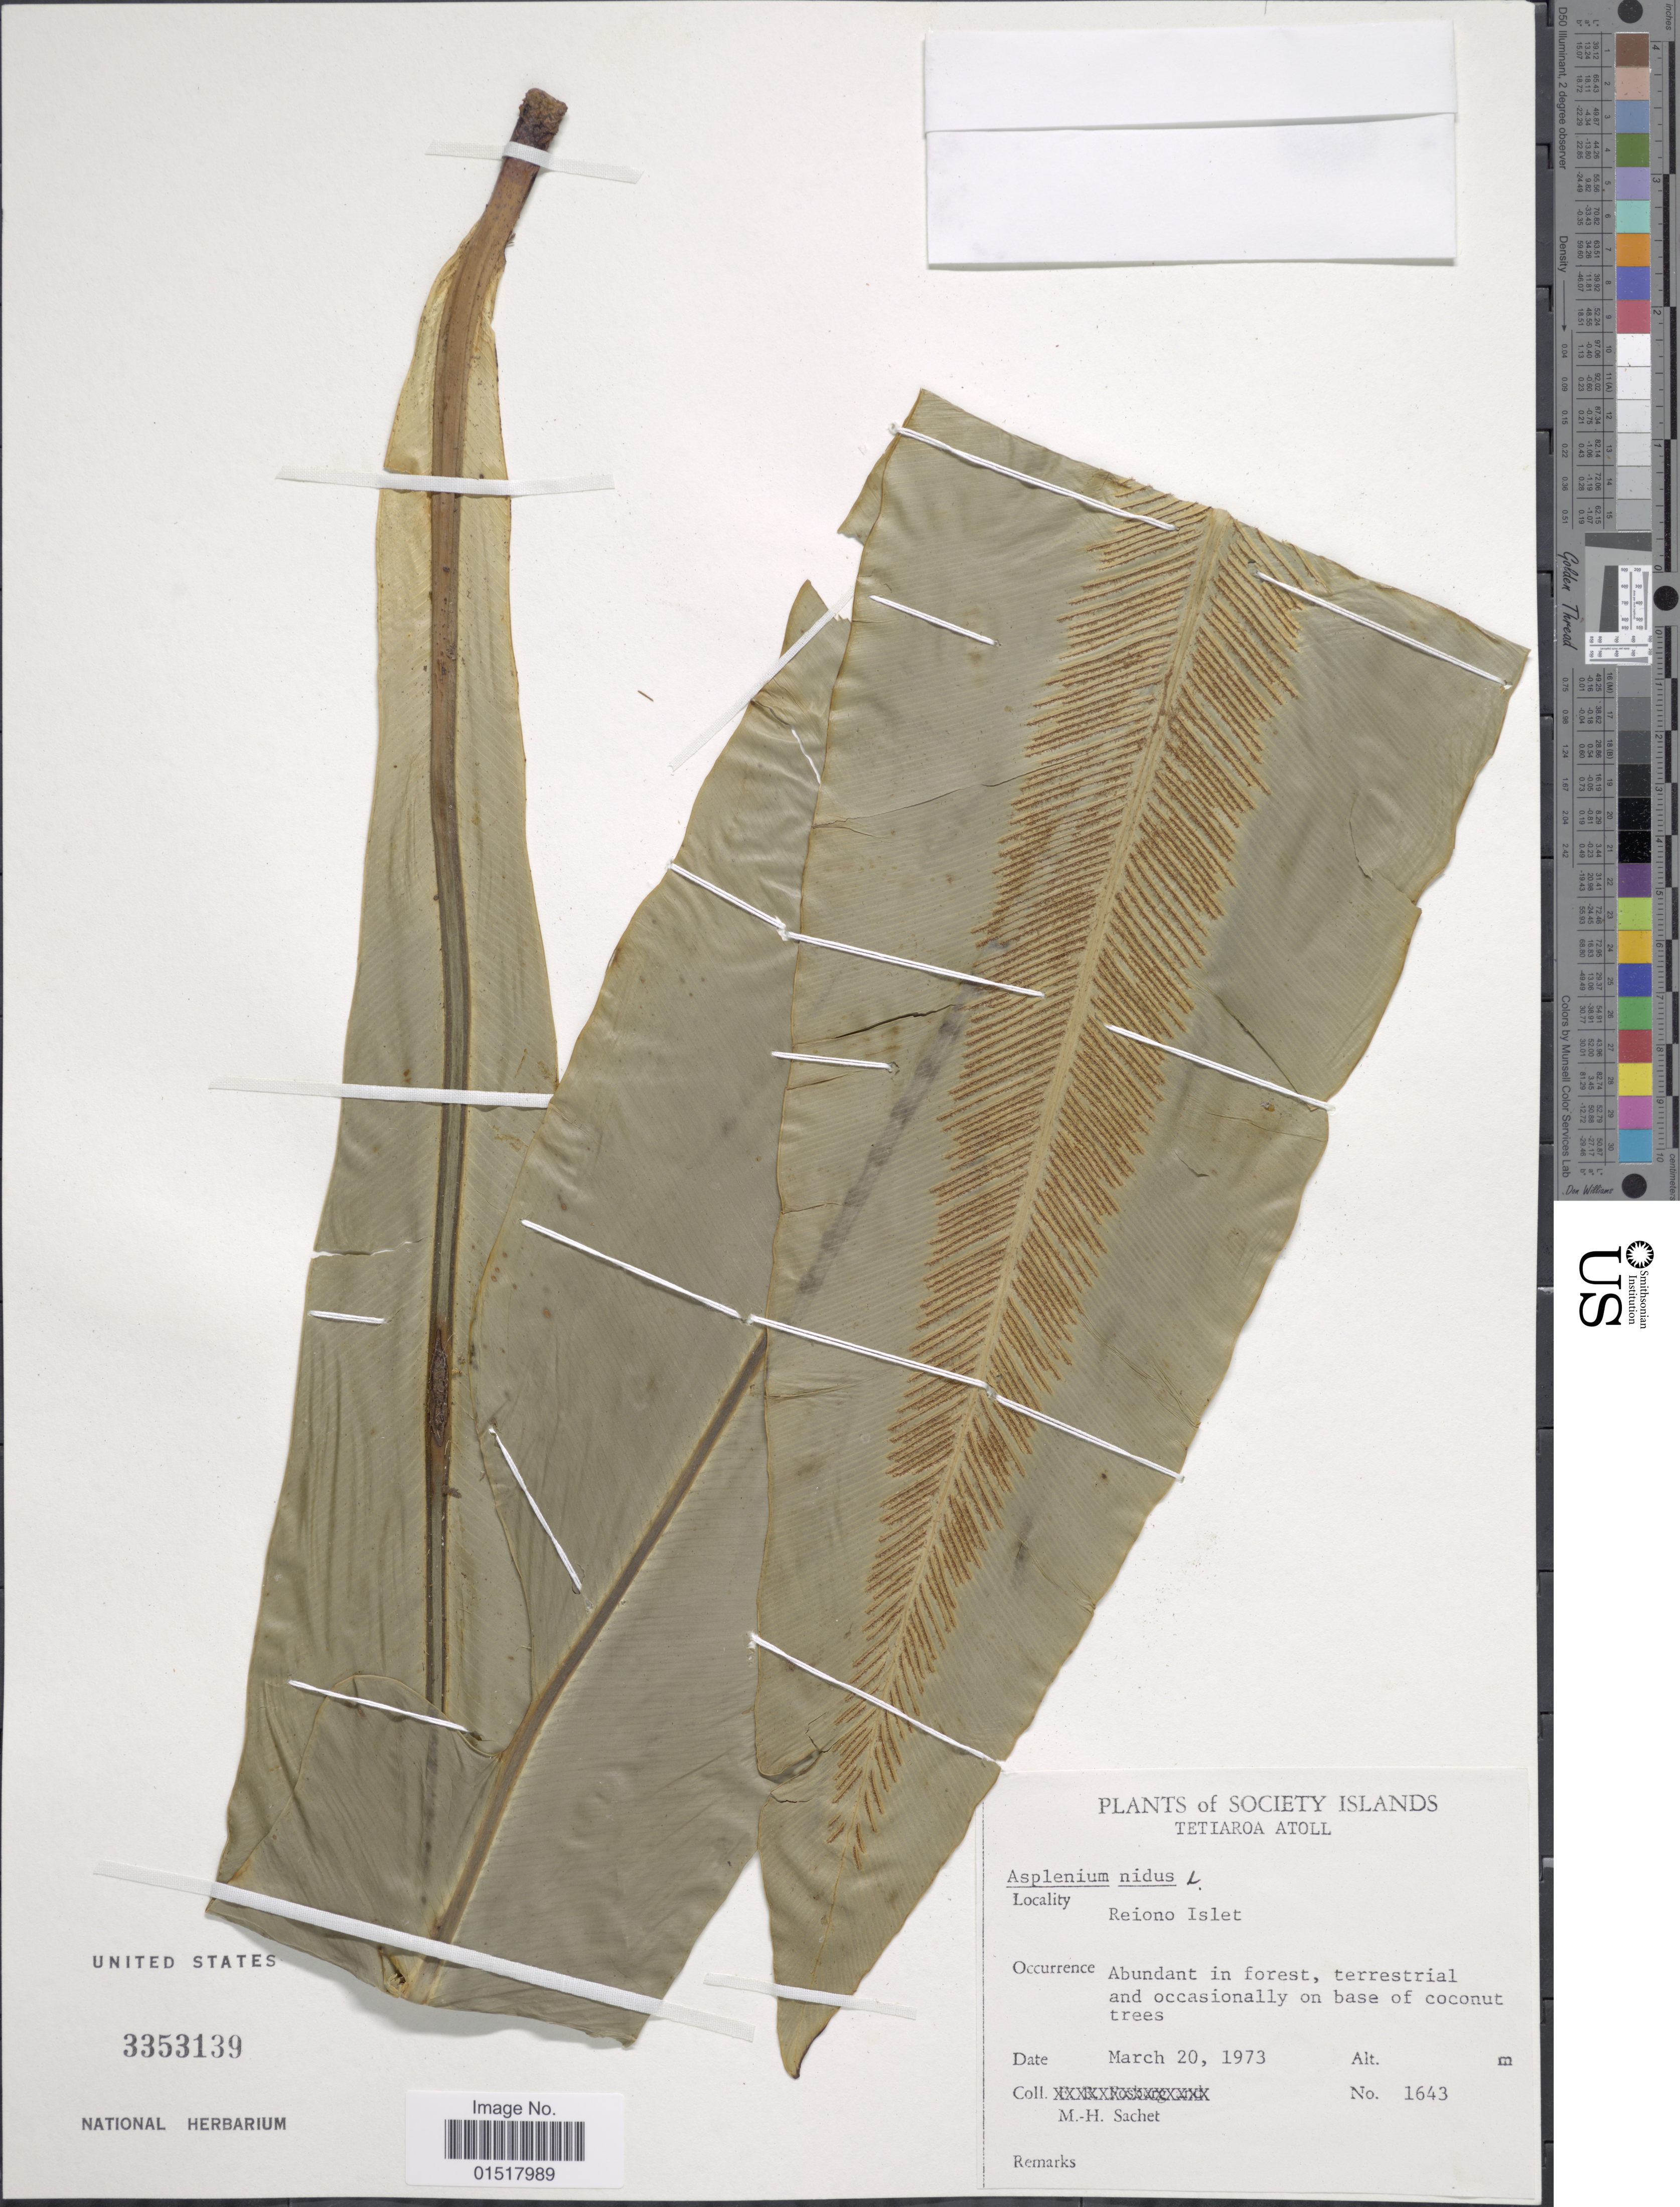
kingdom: Plantae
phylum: Tracheophyta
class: Polypodiopsida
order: Polypodiales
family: Aspleniaceae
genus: Asplenium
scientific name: Asplenium nidus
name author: L.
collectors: M.-H. Sachet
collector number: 1643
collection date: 1973-03-20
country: French Polynesia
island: Tetiaroa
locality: Society Islands. Tetiaroa Atoll. Reiono Islet.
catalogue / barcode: US 3353139